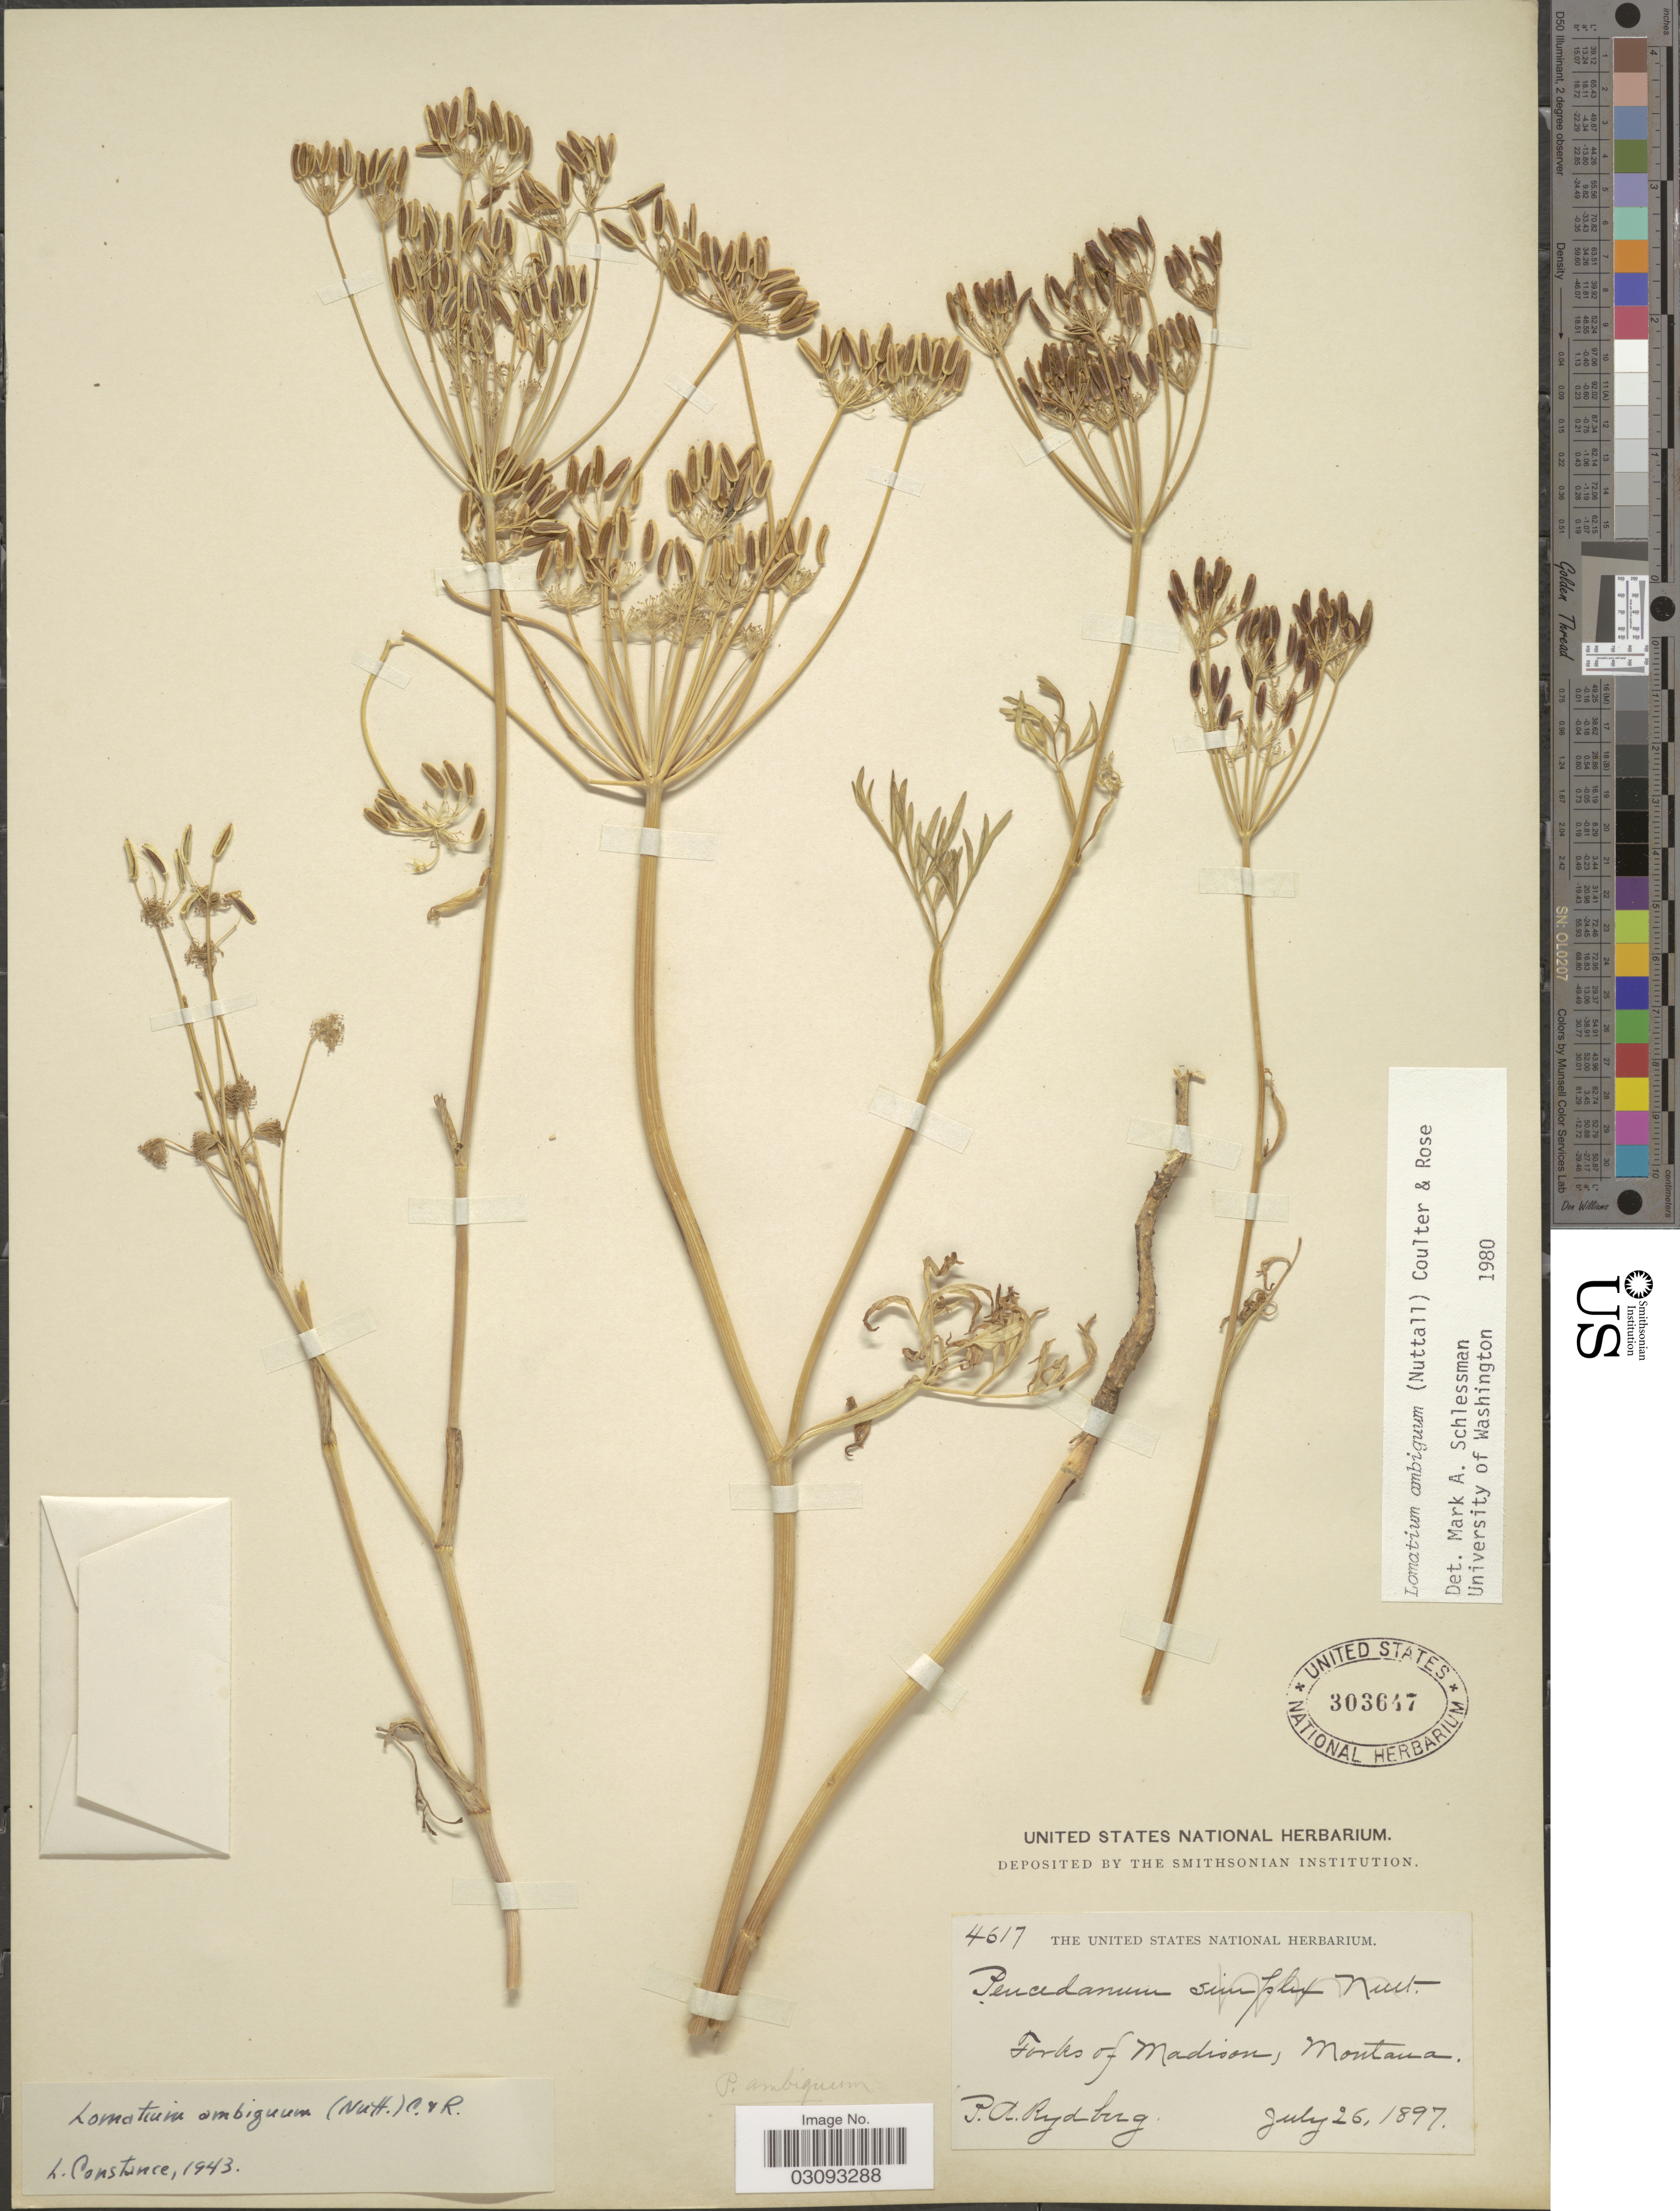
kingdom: Plantae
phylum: Tracheophyta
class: Magnoliopsida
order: Apiales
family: Apiaceae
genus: Lomatium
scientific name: Lomatium ambiguum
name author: (Nutt.) Coult. & Rose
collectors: P. A. Rydberg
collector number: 4617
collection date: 1897-07-26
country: United States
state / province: Montana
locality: Forks of Madison.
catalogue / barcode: US 303647